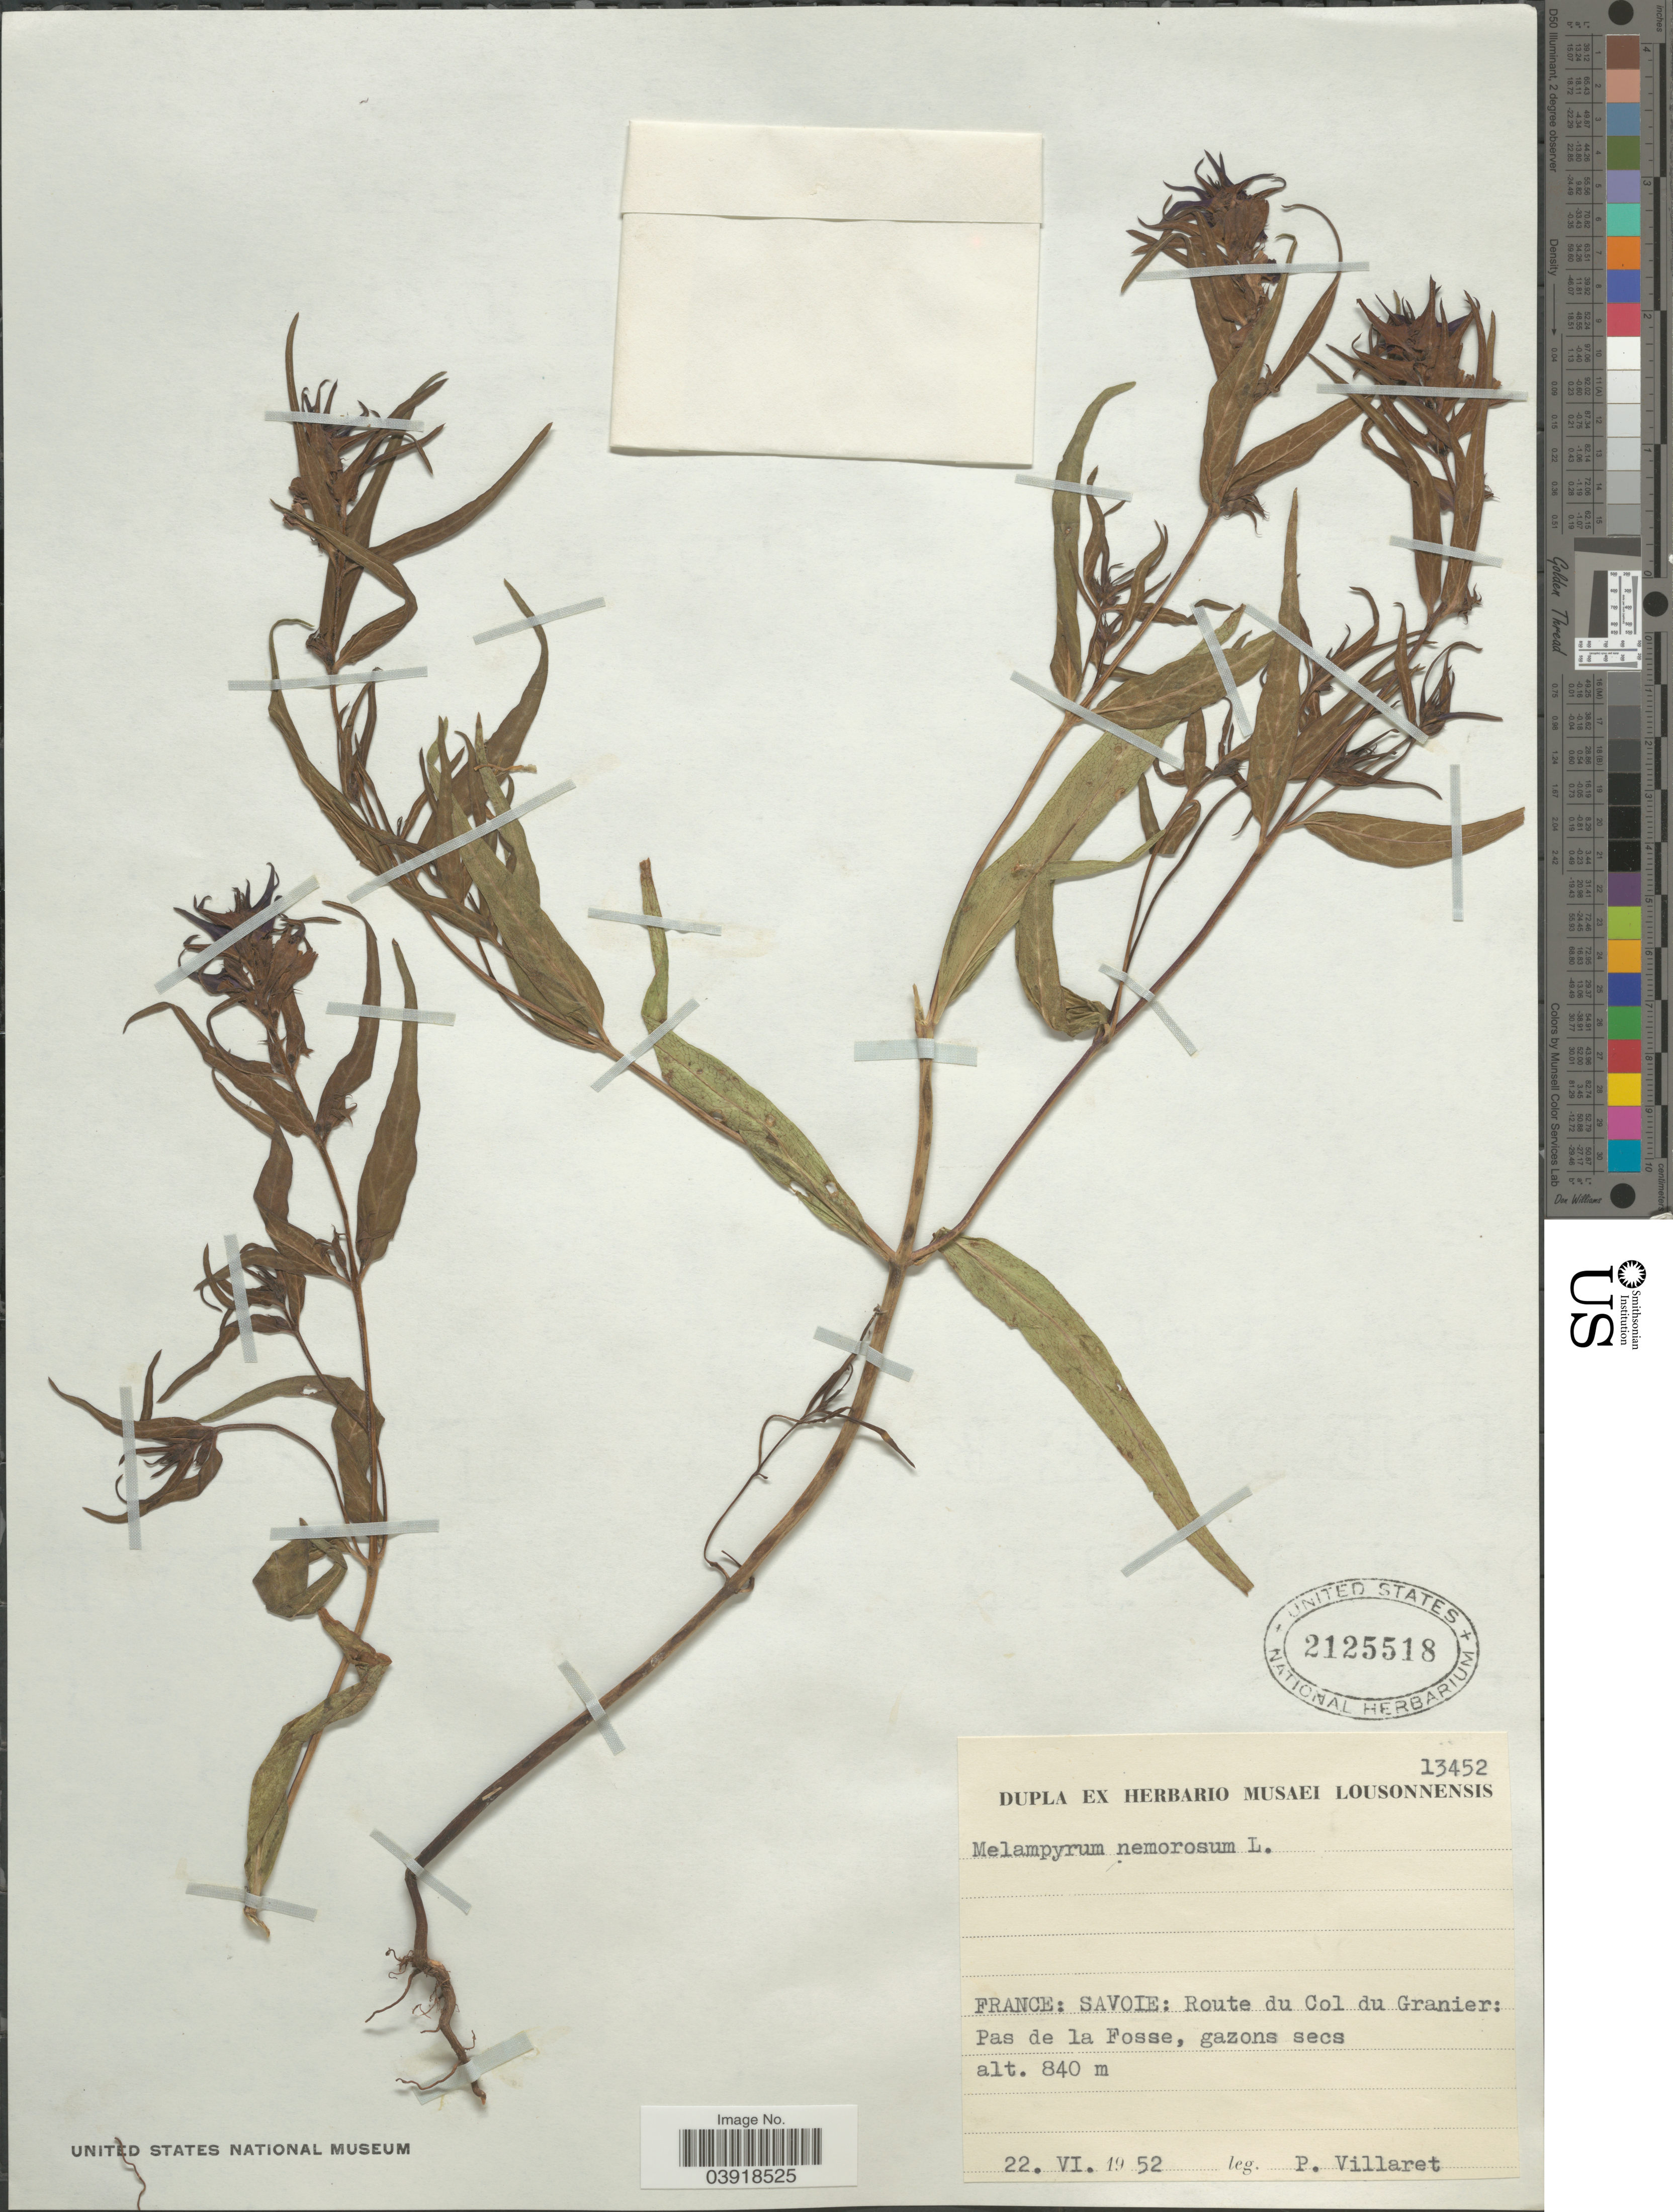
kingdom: Plantae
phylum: Tracheophyta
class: Magnoliopsida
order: Lamiales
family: Orobanchaceae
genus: Melampyrum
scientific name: Melampyrum nemorosum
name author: Baumg.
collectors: P. Villaret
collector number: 13452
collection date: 1952-06-22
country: France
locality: Savoie: Route du Col du Granier: Pas de la Fosse, gazons secs.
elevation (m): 840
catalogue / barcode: US 2125518